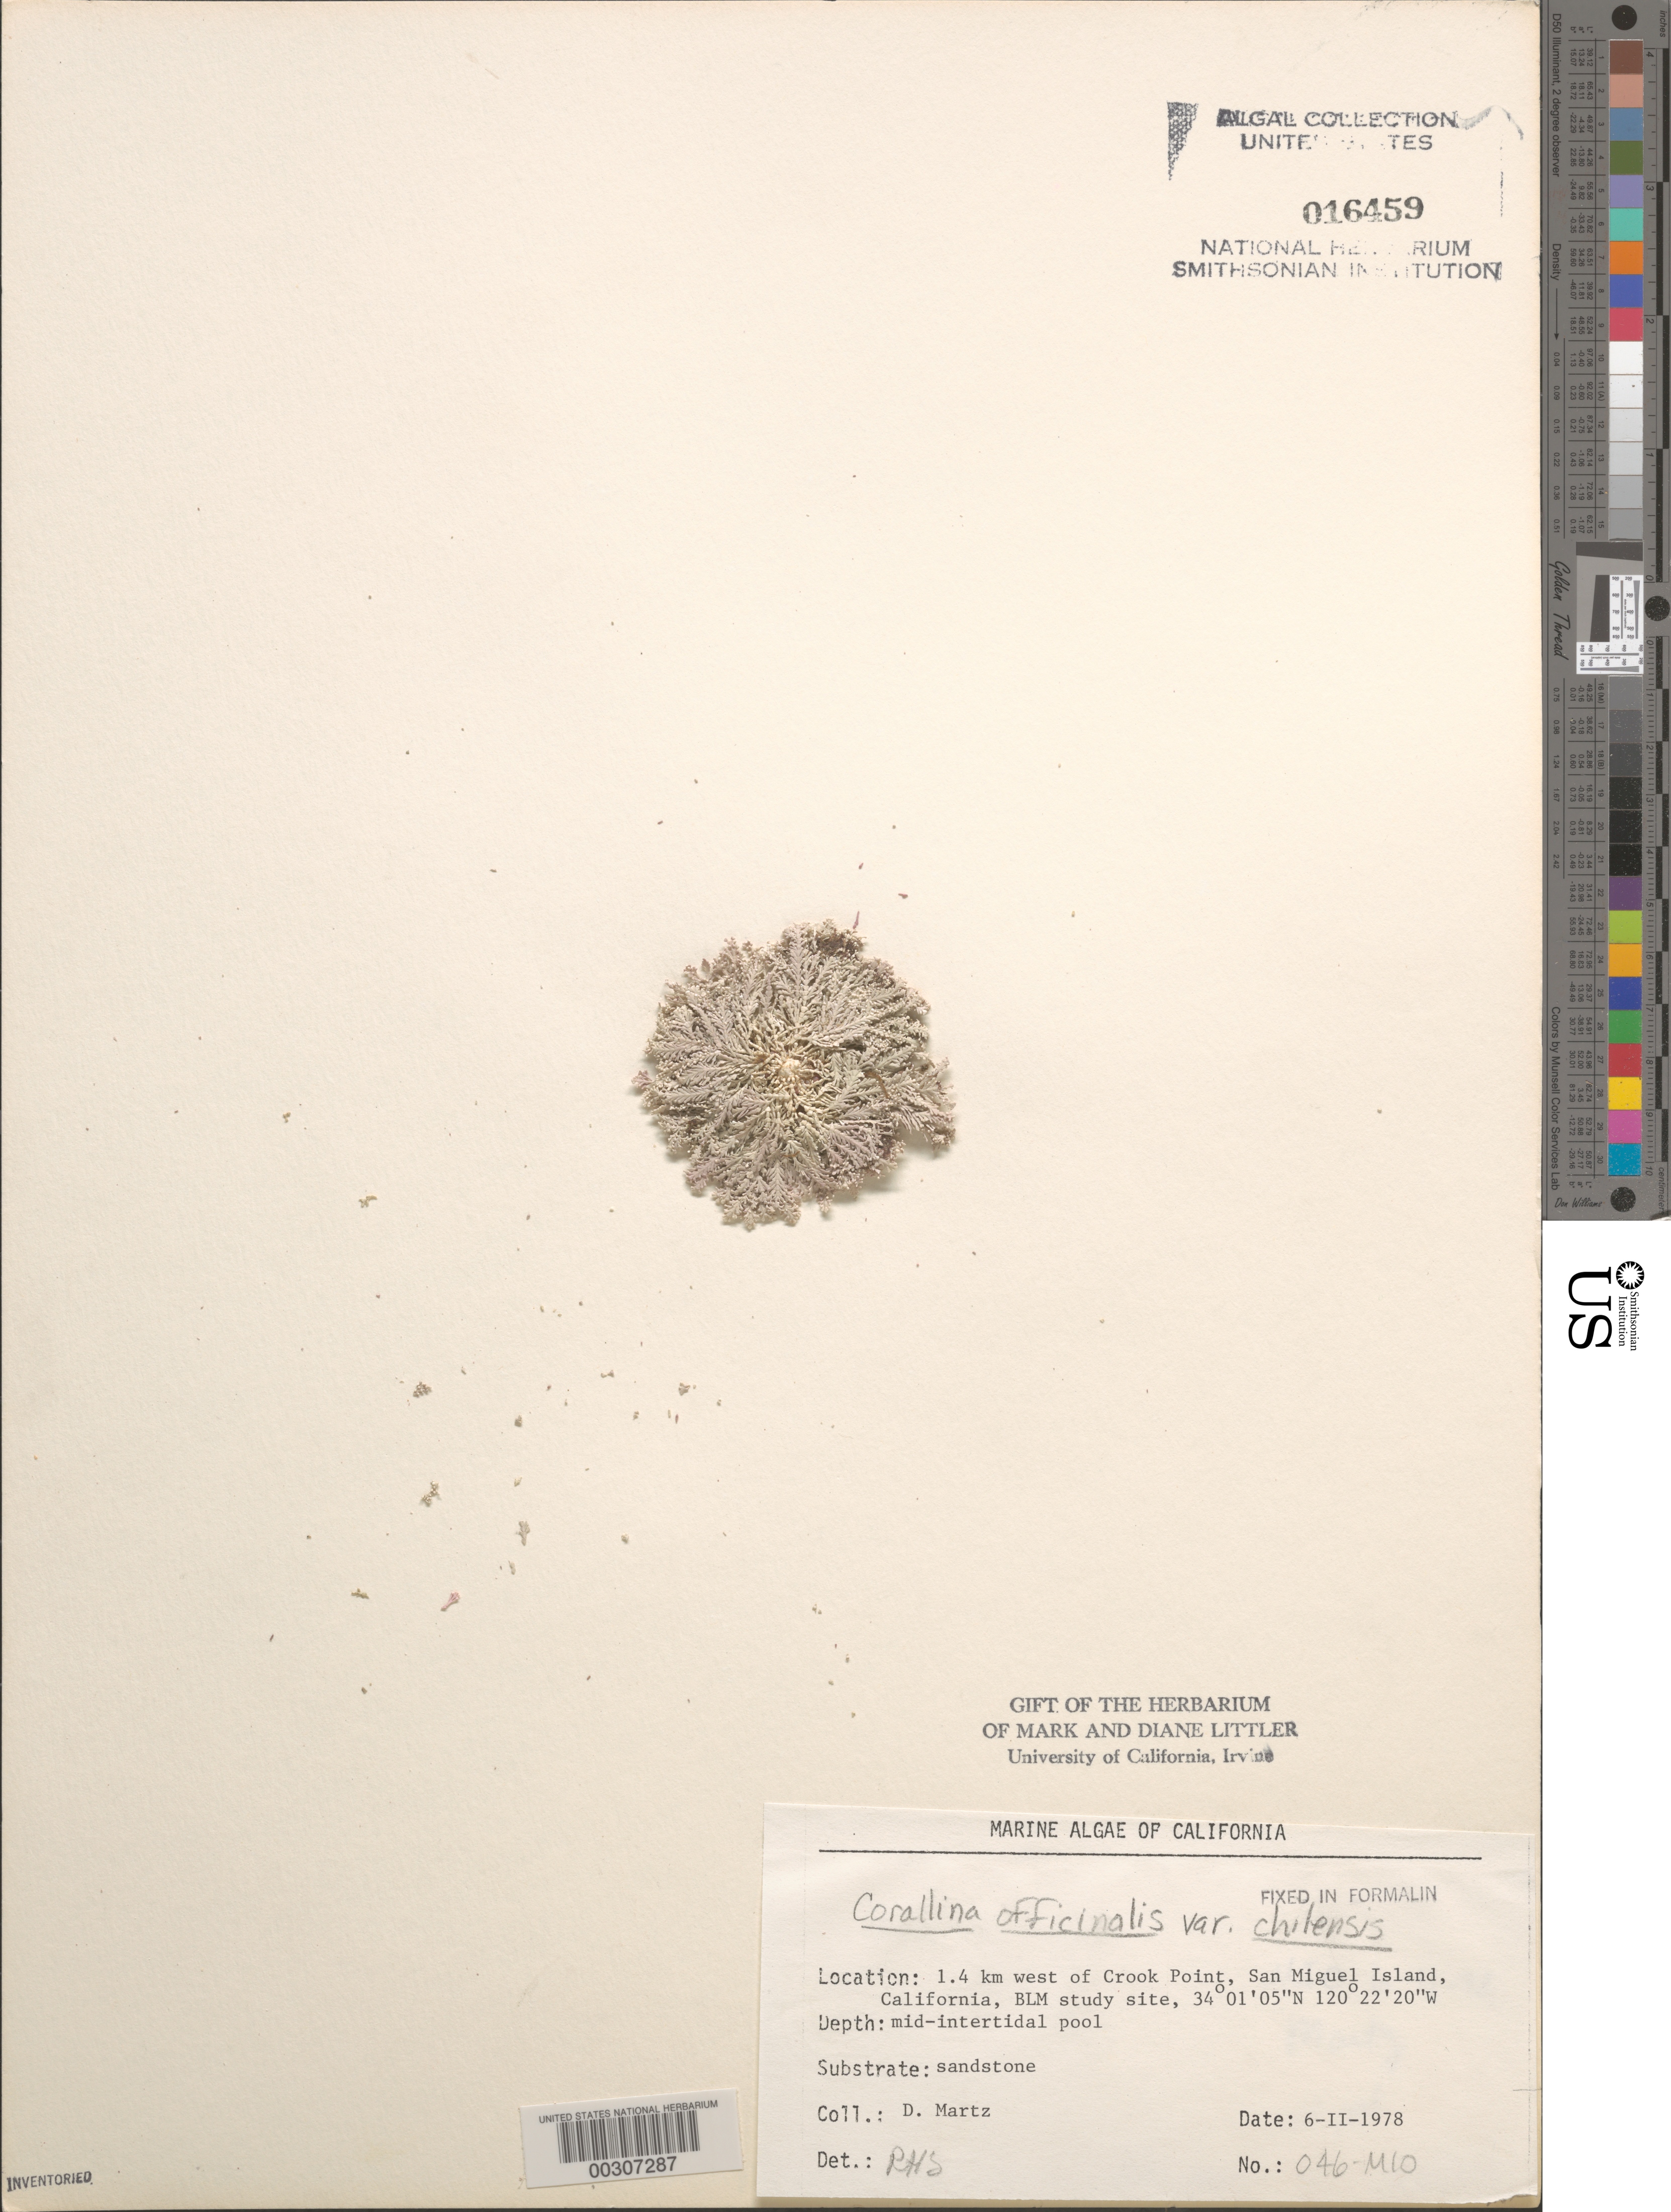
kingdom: Plantae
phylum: Rhodophyta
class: Florideophyceae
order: Corallinales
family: Corallinaceae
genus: Corallina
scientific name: Corallina officinalis var. chilensis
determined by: Sims, Robert H.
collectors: D. Martz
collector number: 046-mio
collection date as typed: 06 Feb 1978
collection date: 1978-02-06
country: United States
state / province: California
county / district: Santa Barbara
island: San Miguel Island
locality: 1.4 km north of Crook Point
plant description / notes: BLM-SOCALBIGHT Rocky Intertidal Survey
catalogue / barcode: US 16459